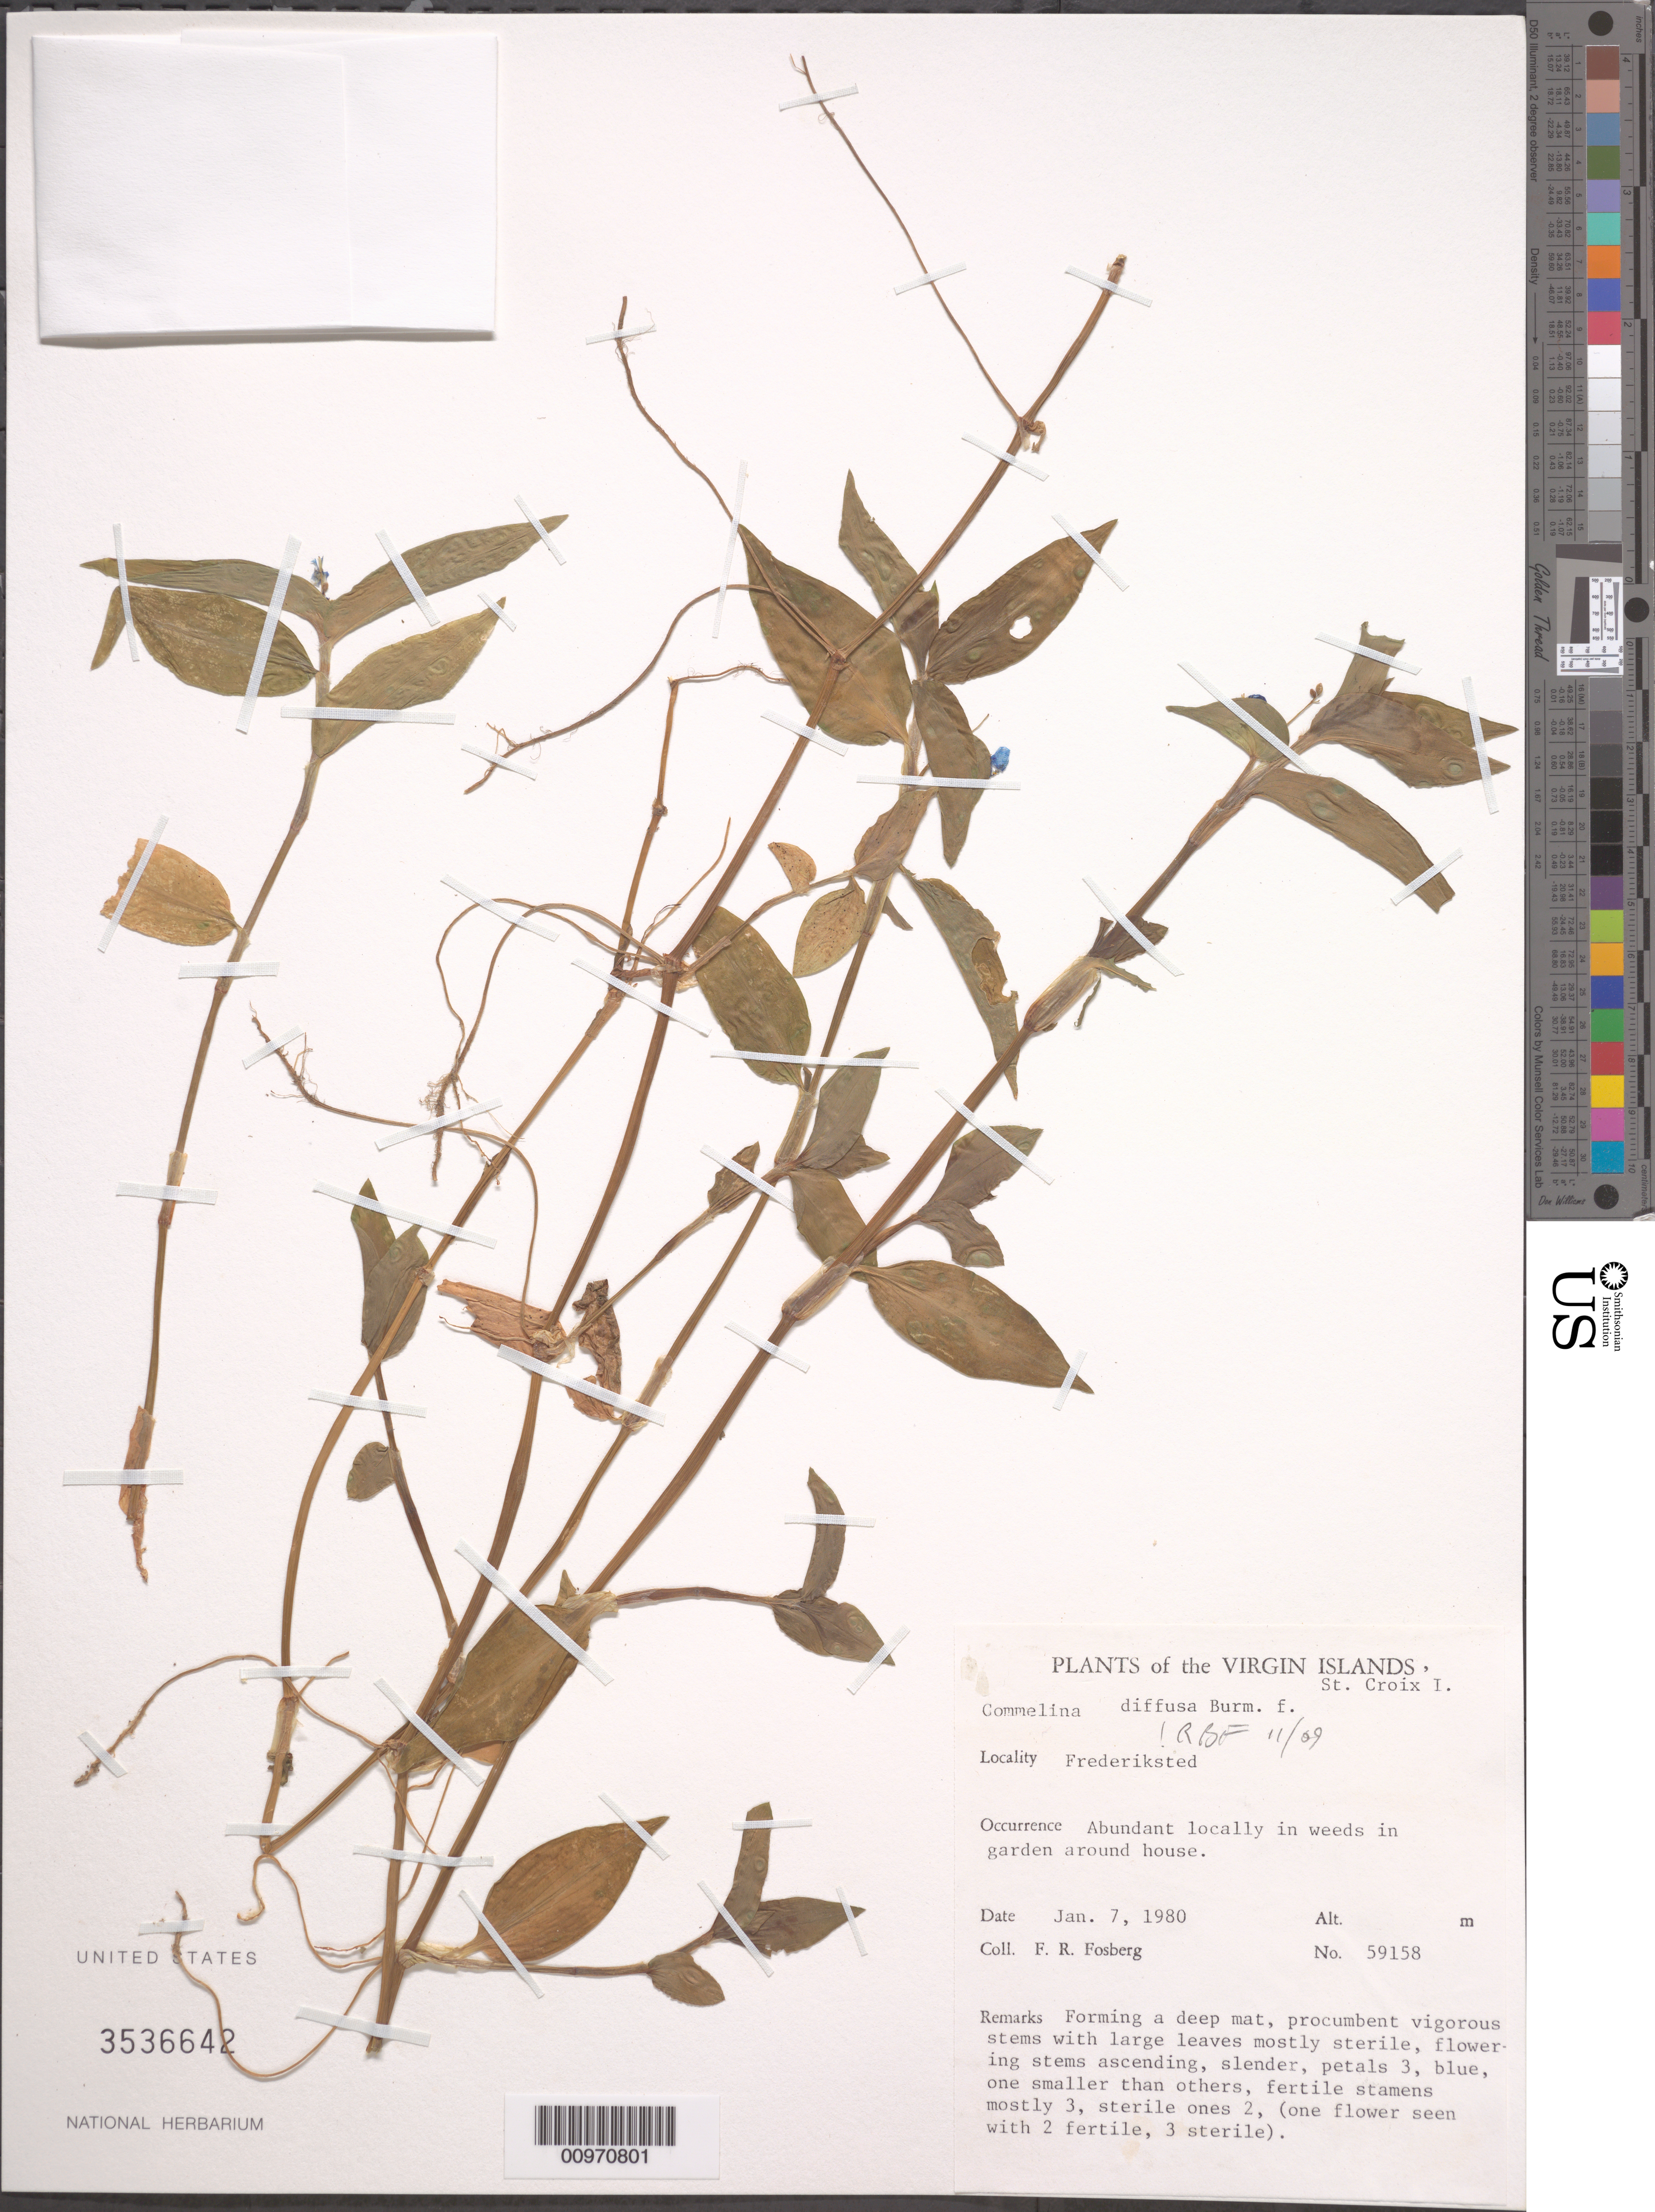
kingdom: Plantae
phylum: Tracheophyta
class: Liliopsida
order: Commelinales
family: Commelinaceae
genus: Commelina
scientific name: Commelina diffusa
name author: Burm. f.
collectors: F. R. Fosberg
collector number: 59158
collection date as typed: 07 Jan 1980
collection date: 1980-01-07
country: U.S. Virgin Islands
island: St. Croix I.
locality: Frederiksted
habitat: Abundant locally in weeds in garden around house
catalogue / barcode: US 3536642